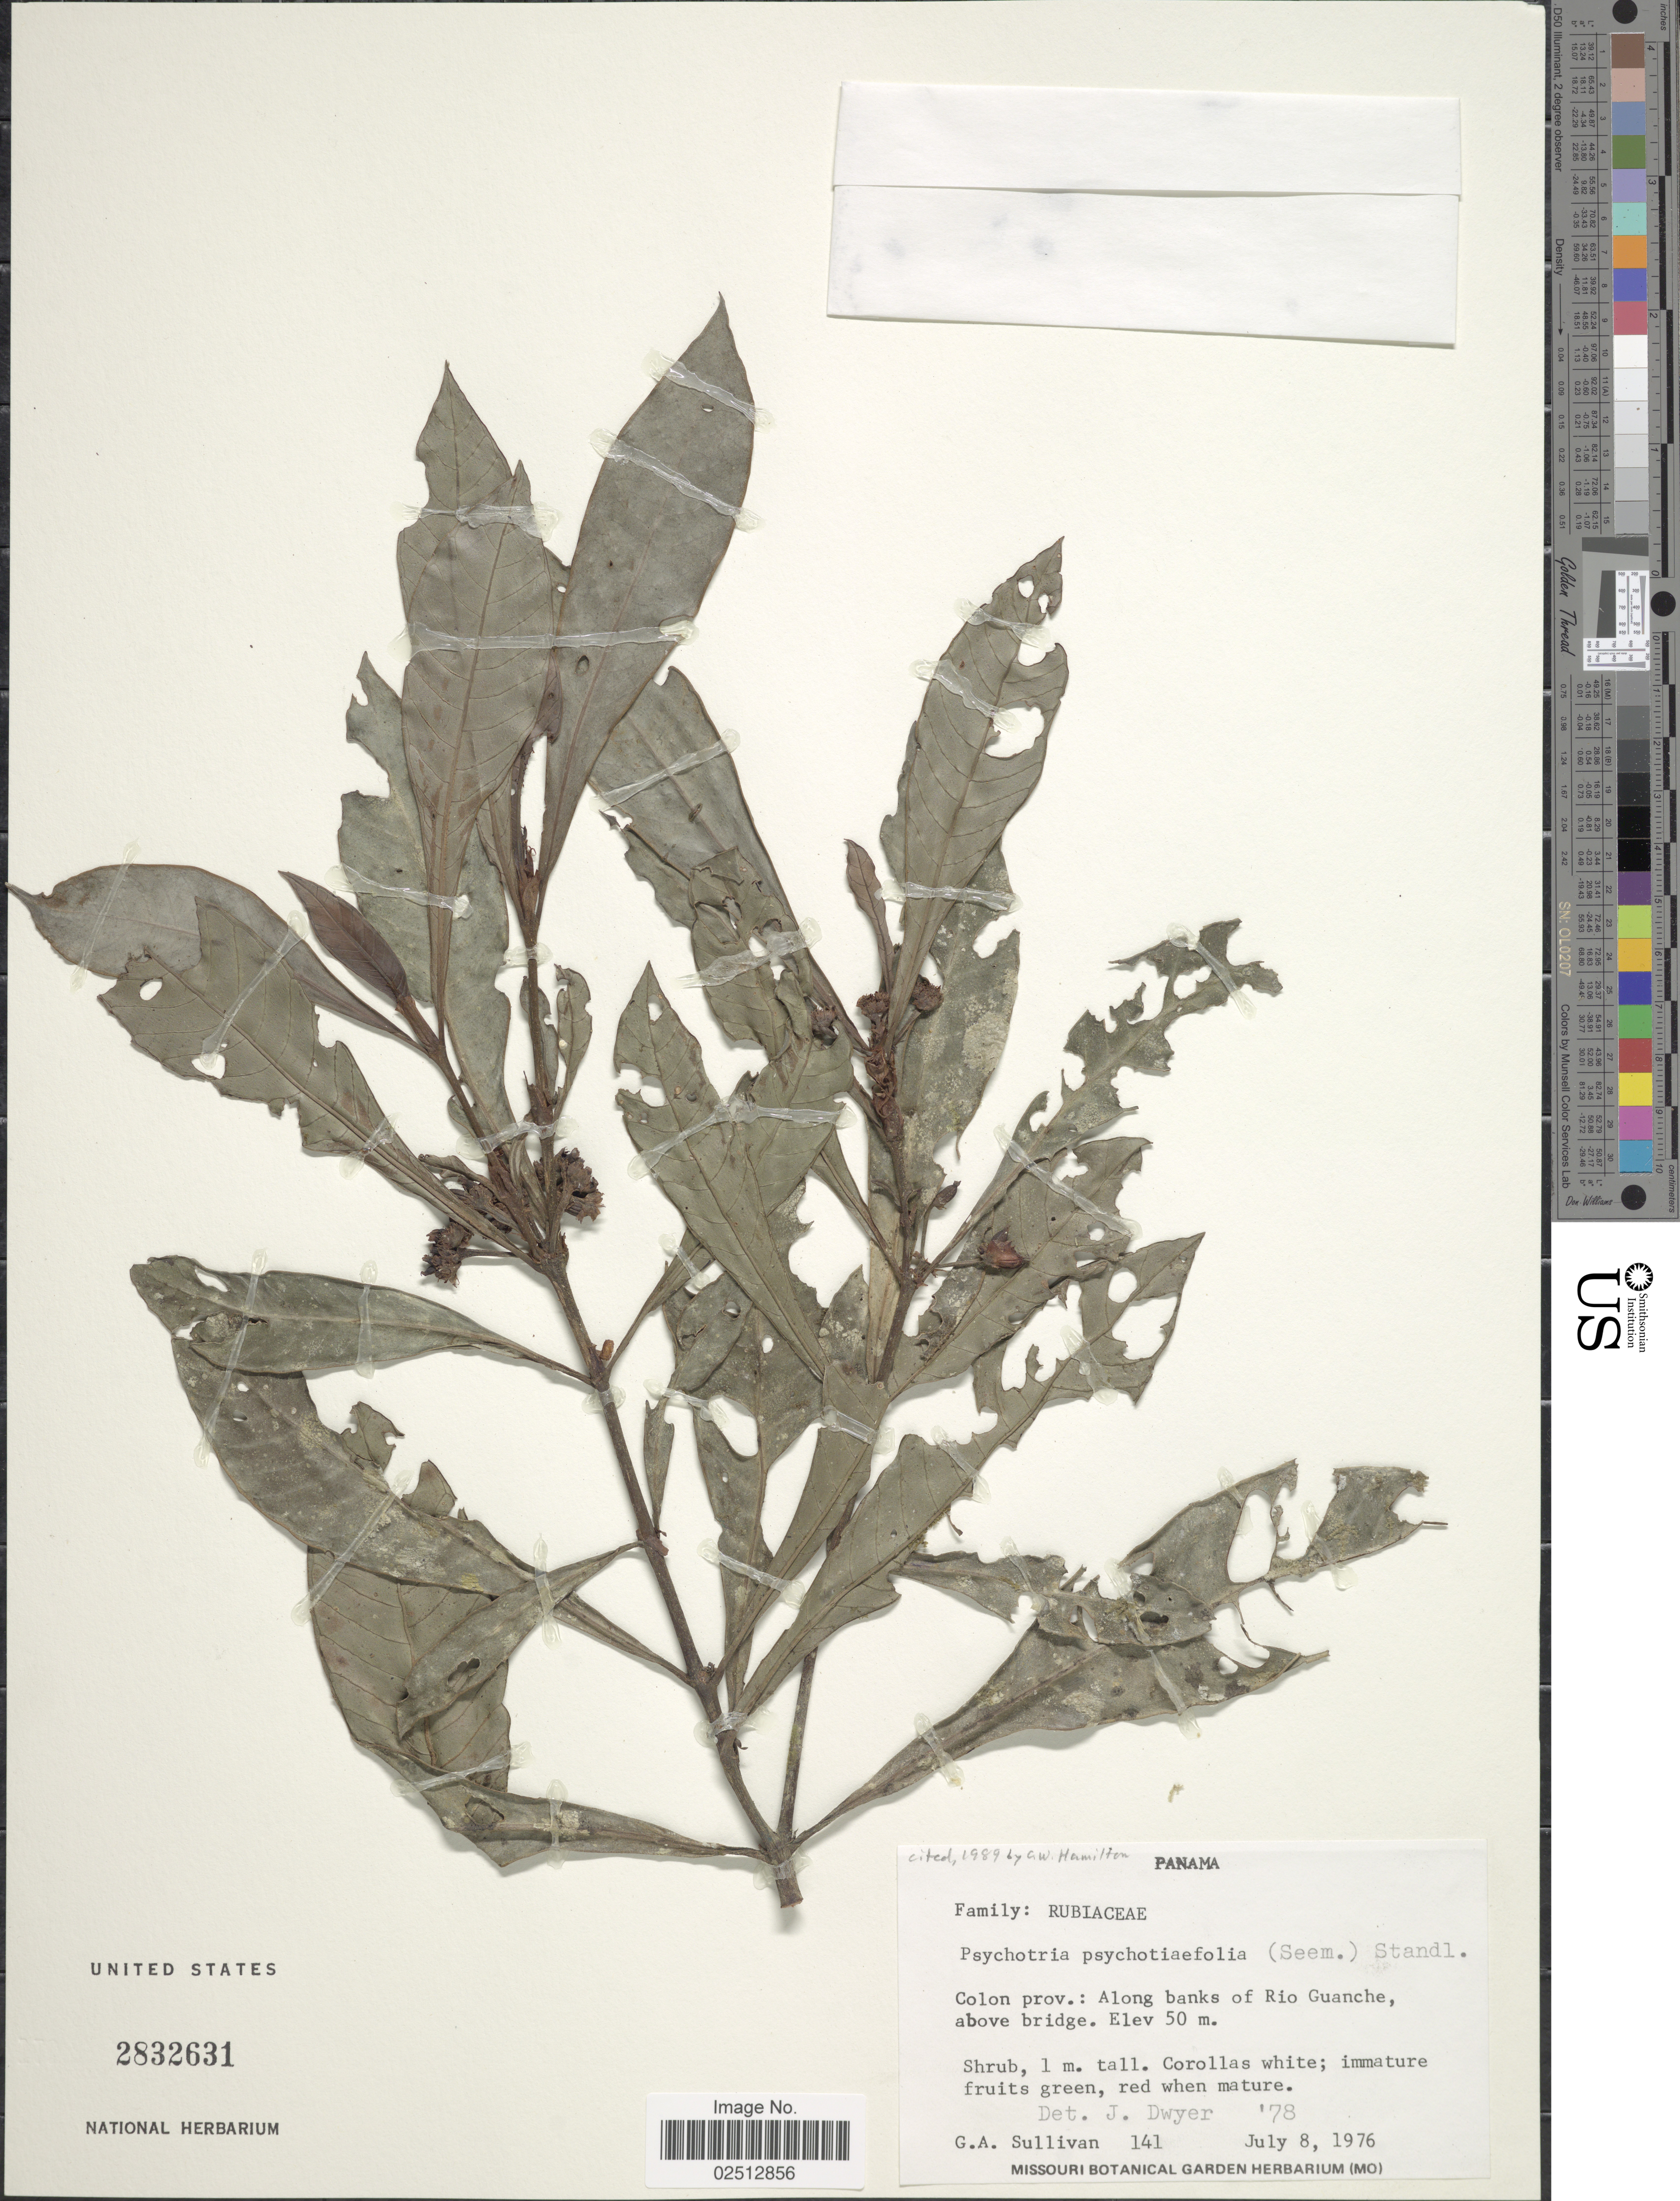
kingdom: Plantae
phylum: Tracheophyta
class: Magnoliopsida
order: Gentianales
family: Rubiaceae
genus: Psychotria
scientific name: Psychotria psychotriaefolia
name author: (Seem.) Standl.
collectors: G. Sullivan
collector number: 141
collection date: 1976-07-08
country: Panama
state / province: Colón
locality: Along banks of Rio Guanche, above ridge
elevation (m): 50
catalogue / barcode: US 2832631